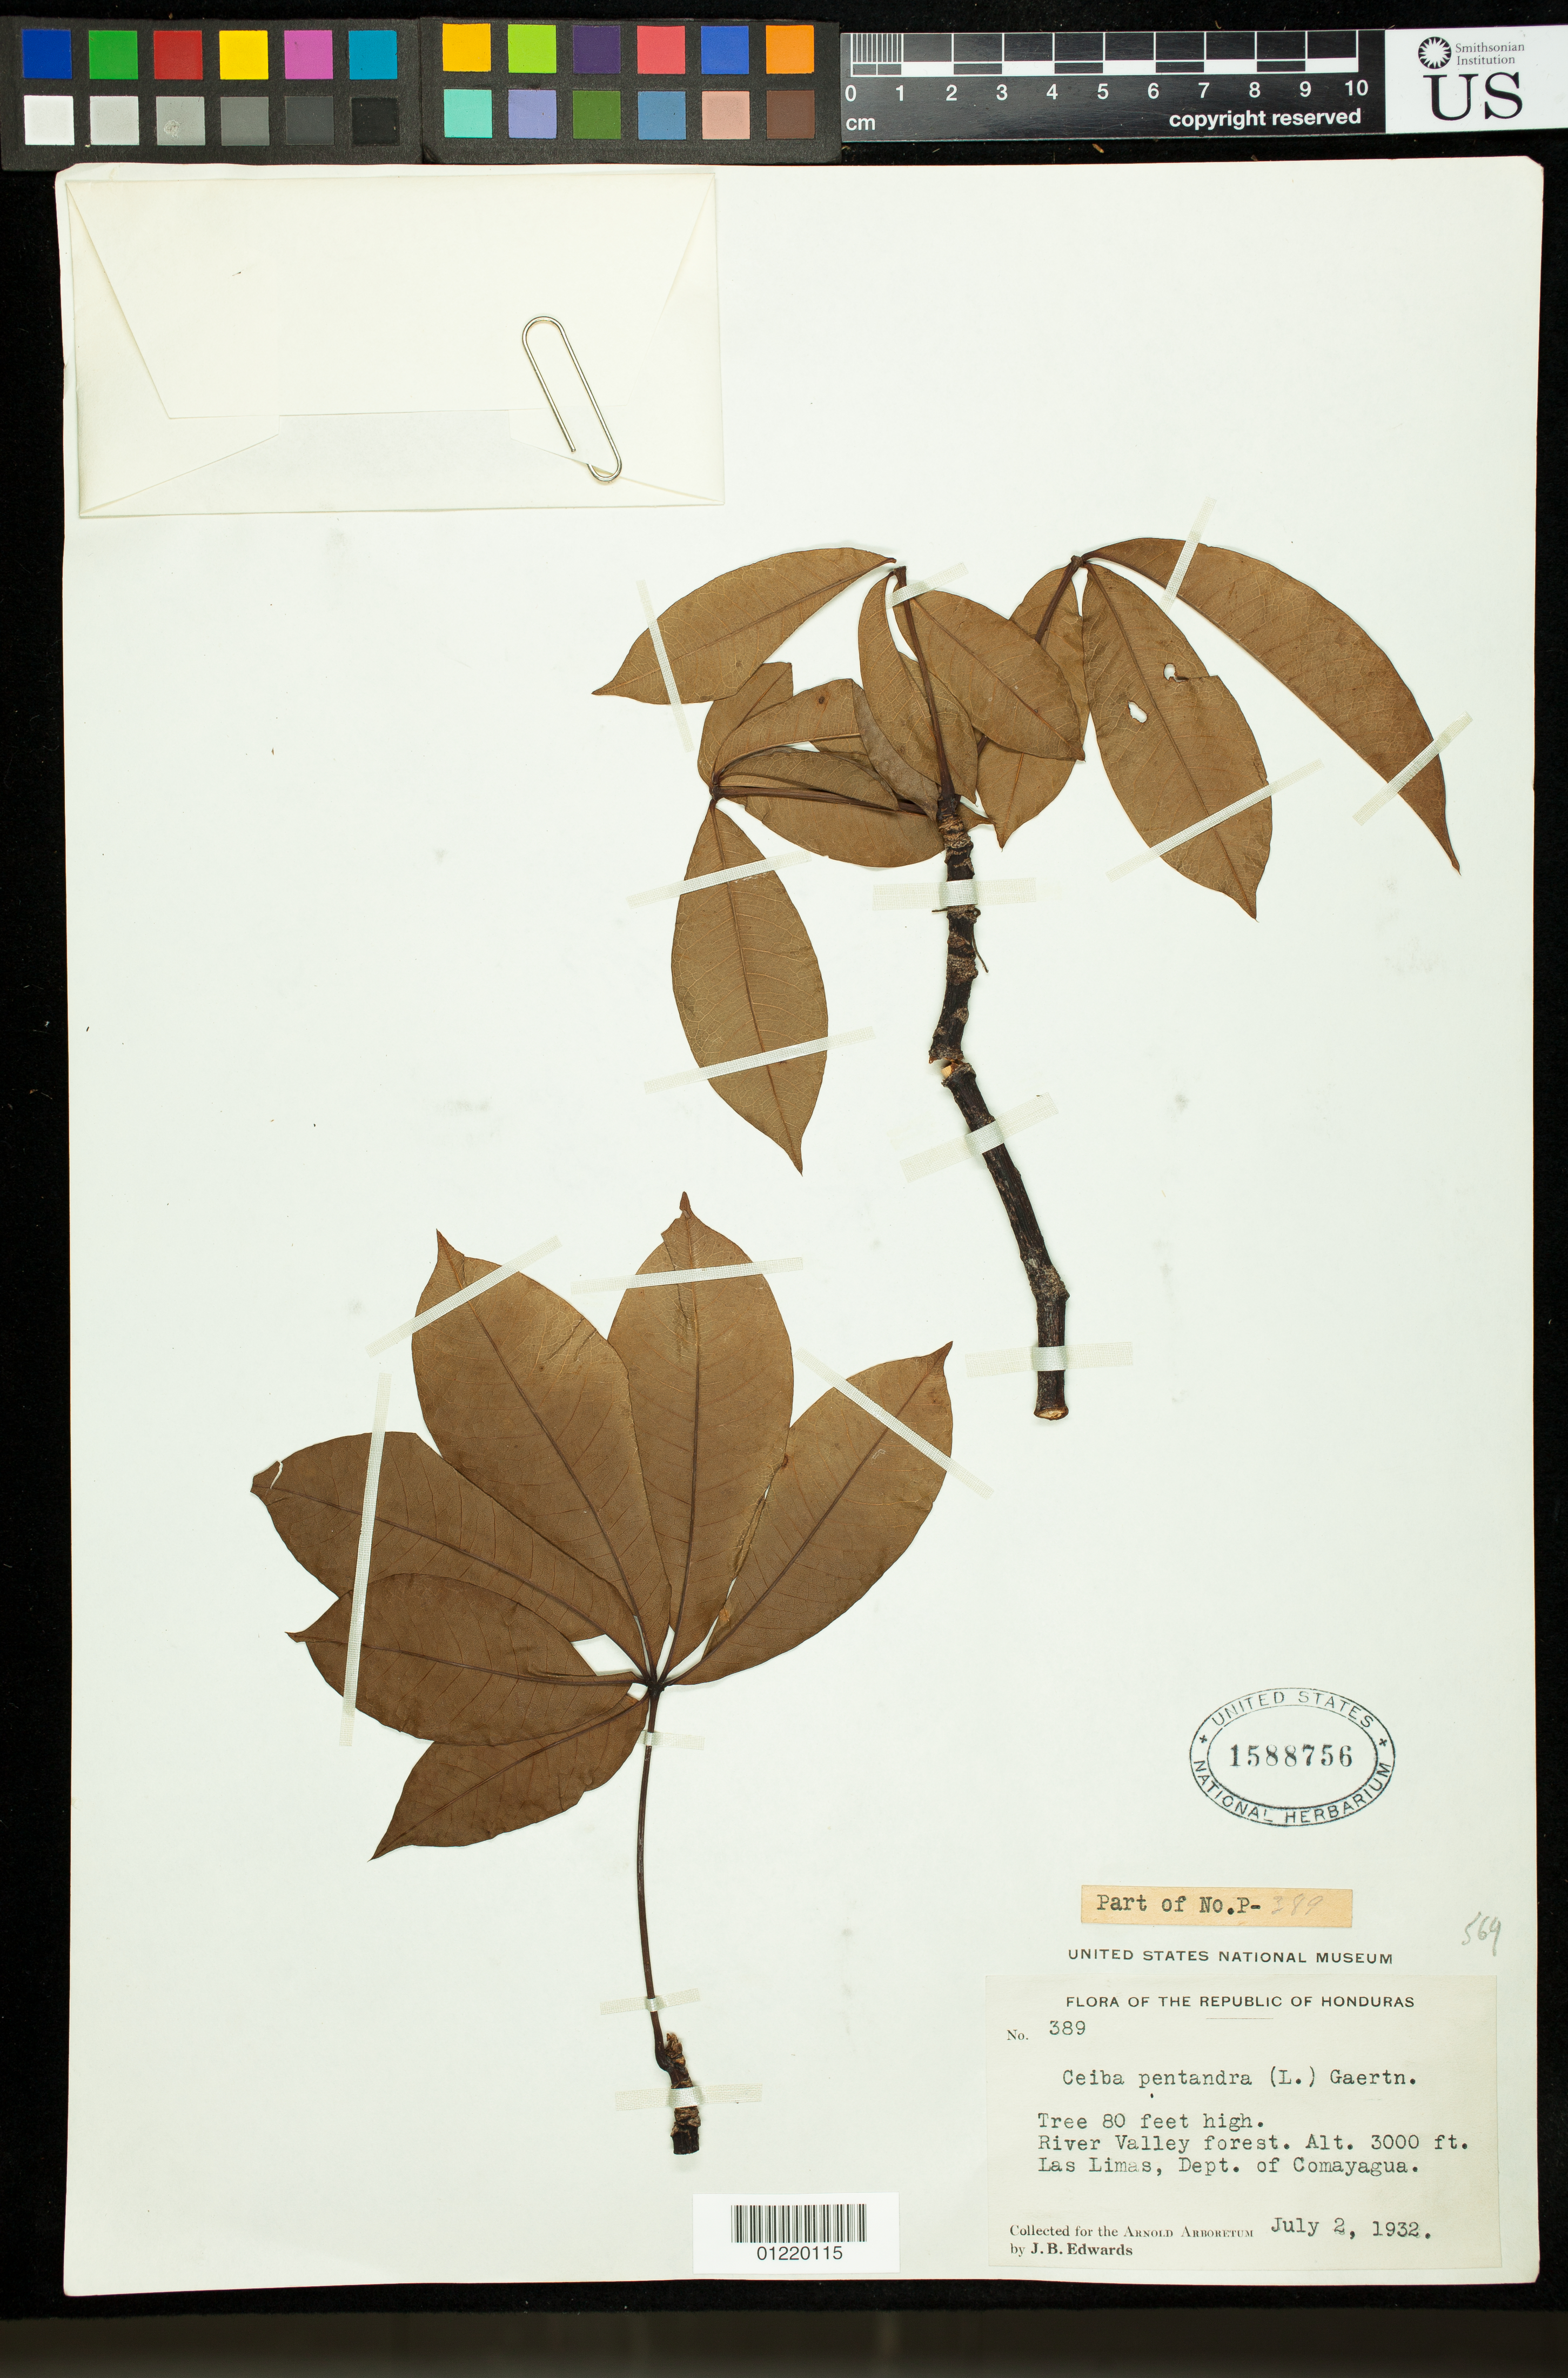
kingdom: Plantae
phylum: Tracheophyta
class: Magnoliopsida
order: Malvales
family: Malvaceae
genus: Ceiba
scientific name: Ceiba parvifolia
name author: Rose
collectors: J. B. Edwards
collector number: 389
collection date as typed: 7/2/1932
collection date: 1932-07-02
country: Honduras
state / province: Comayagua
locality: River Valley forest. Las Limas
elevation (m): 914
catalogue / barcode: US 1588756